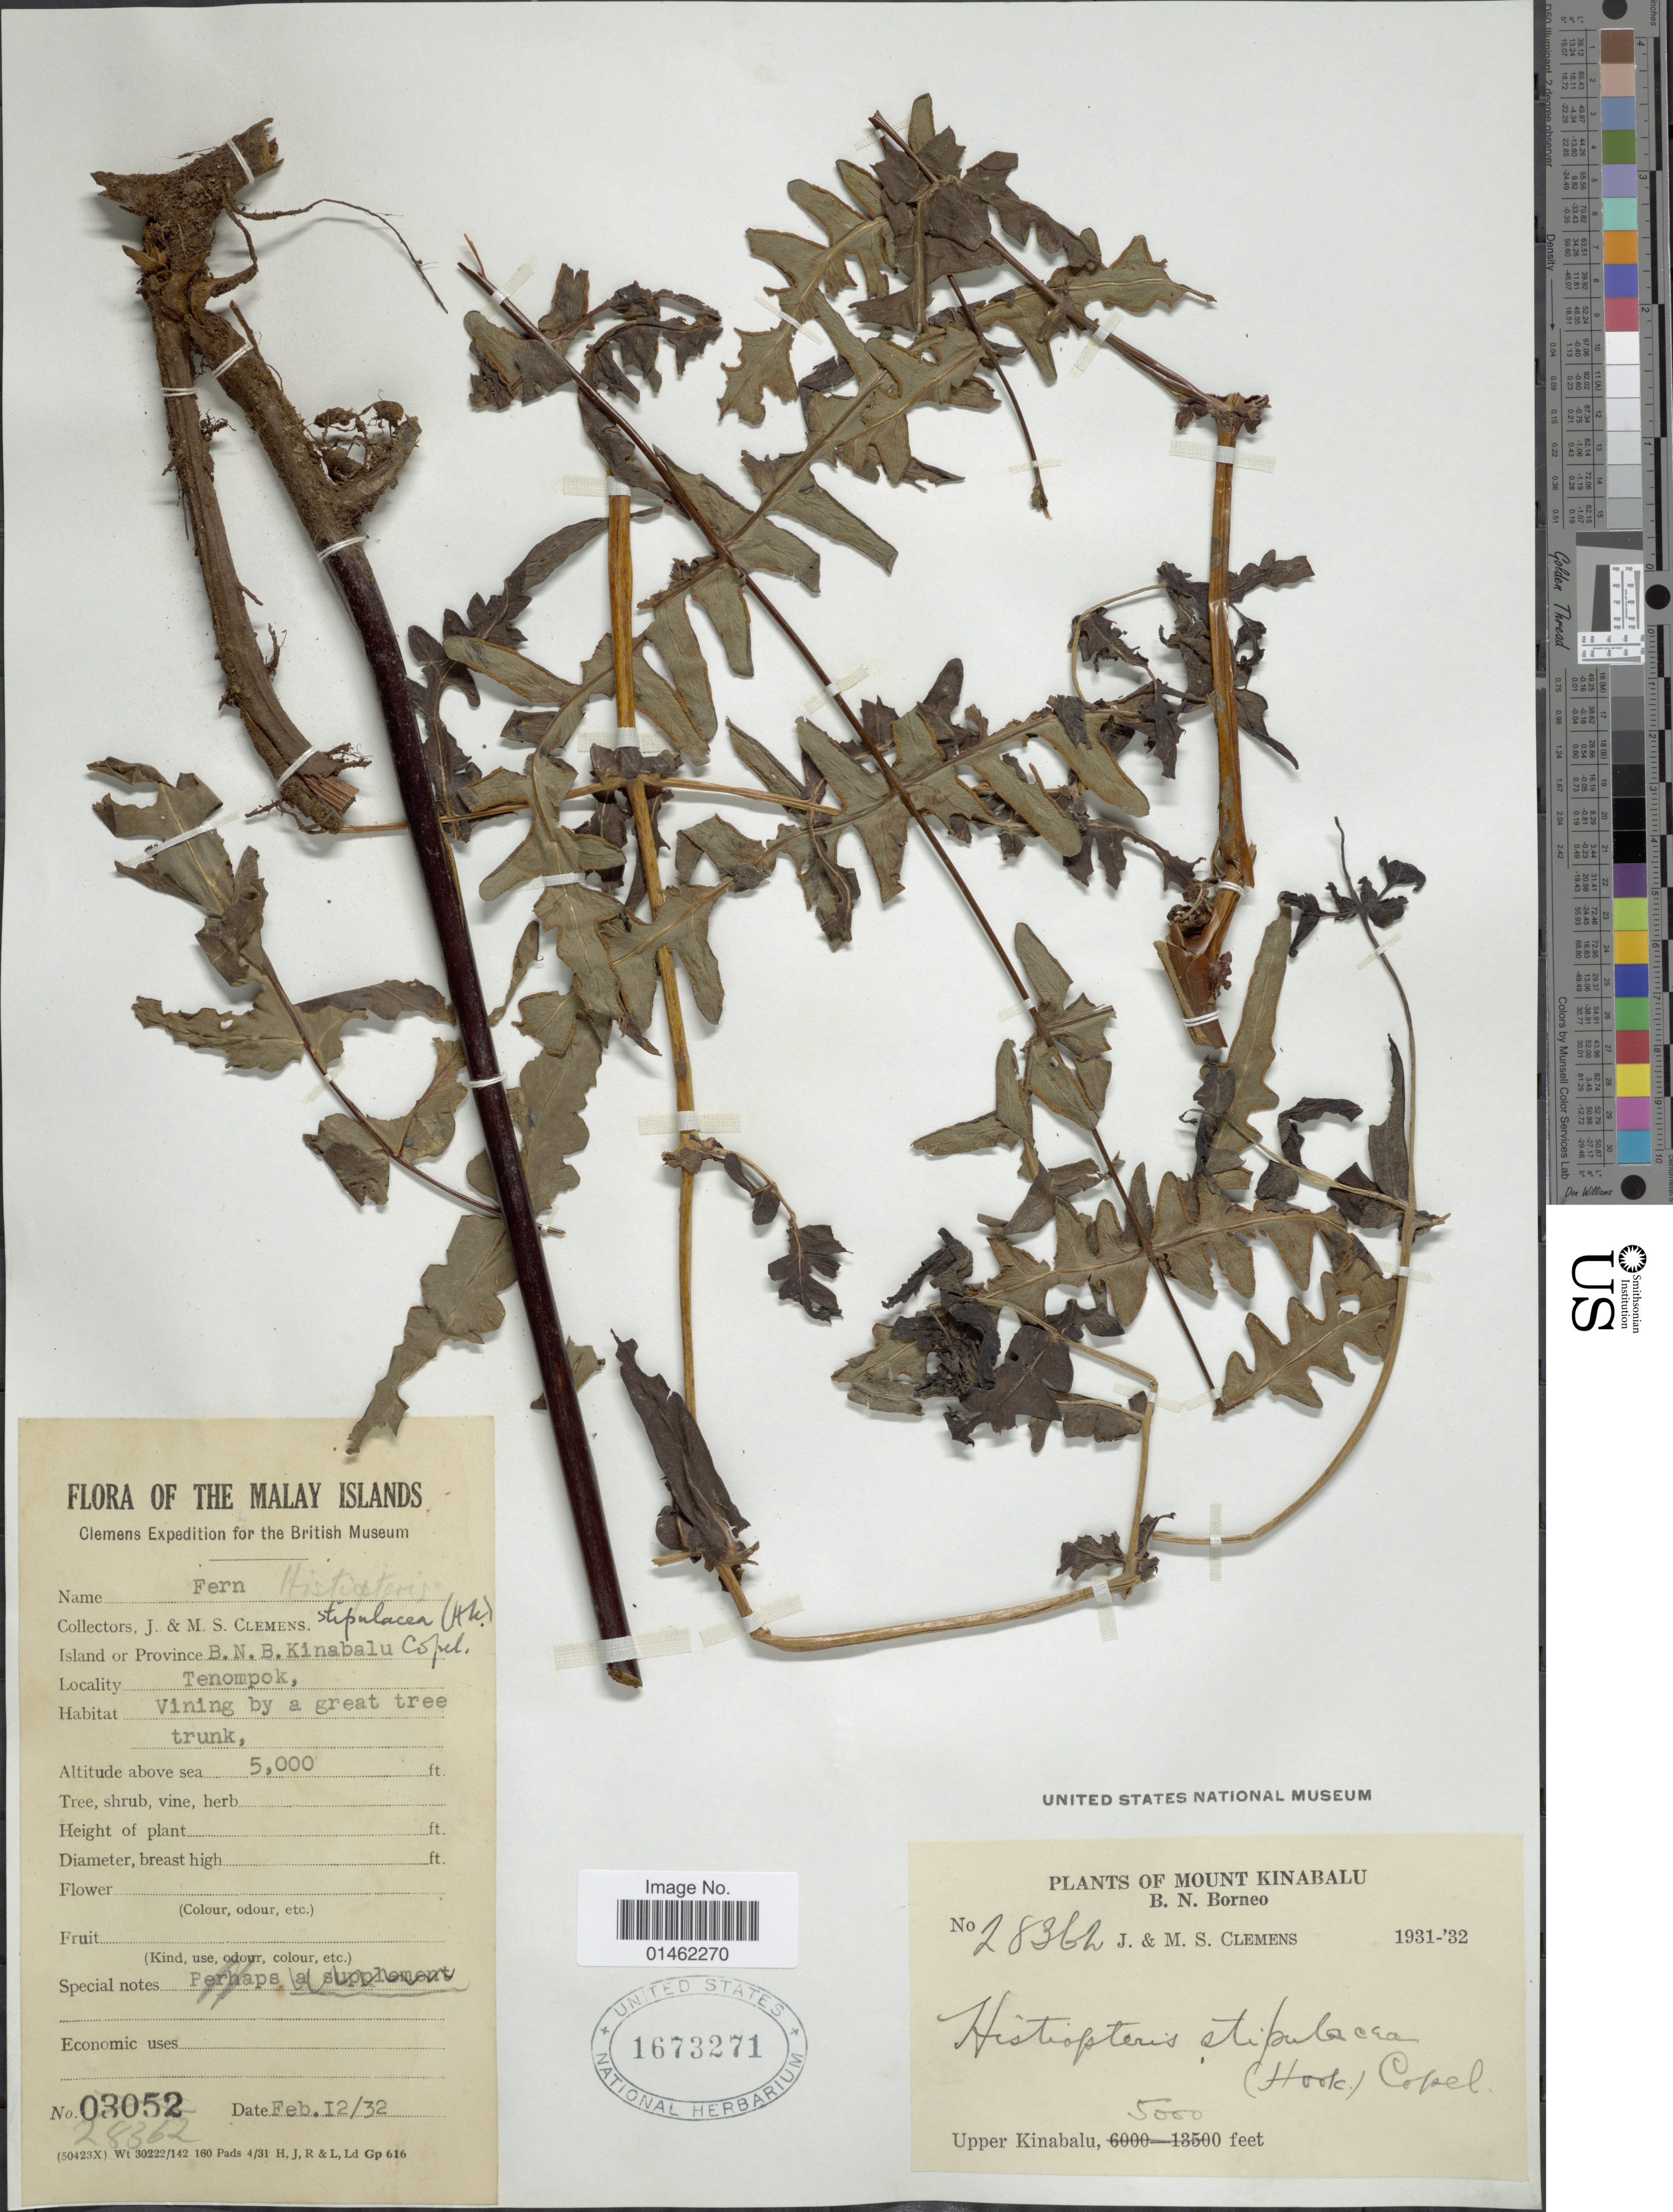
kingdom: Plantae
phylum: Tracheophyta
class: Polypodiopsida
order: Polypodiales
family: Dennstaedtiaceae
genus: Histiopteris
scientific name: Histiopteris stipulacea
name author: (Hook.) Copel.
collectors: J. Clemens & M. S. Clemens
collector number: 28362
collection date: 1932-02-12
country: Malaysia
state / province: Sabah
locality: Mount Kinabalu, B.N. Borneo, Upper Kinabalu, Tenompok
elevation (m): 1524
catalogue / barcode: US 1673271